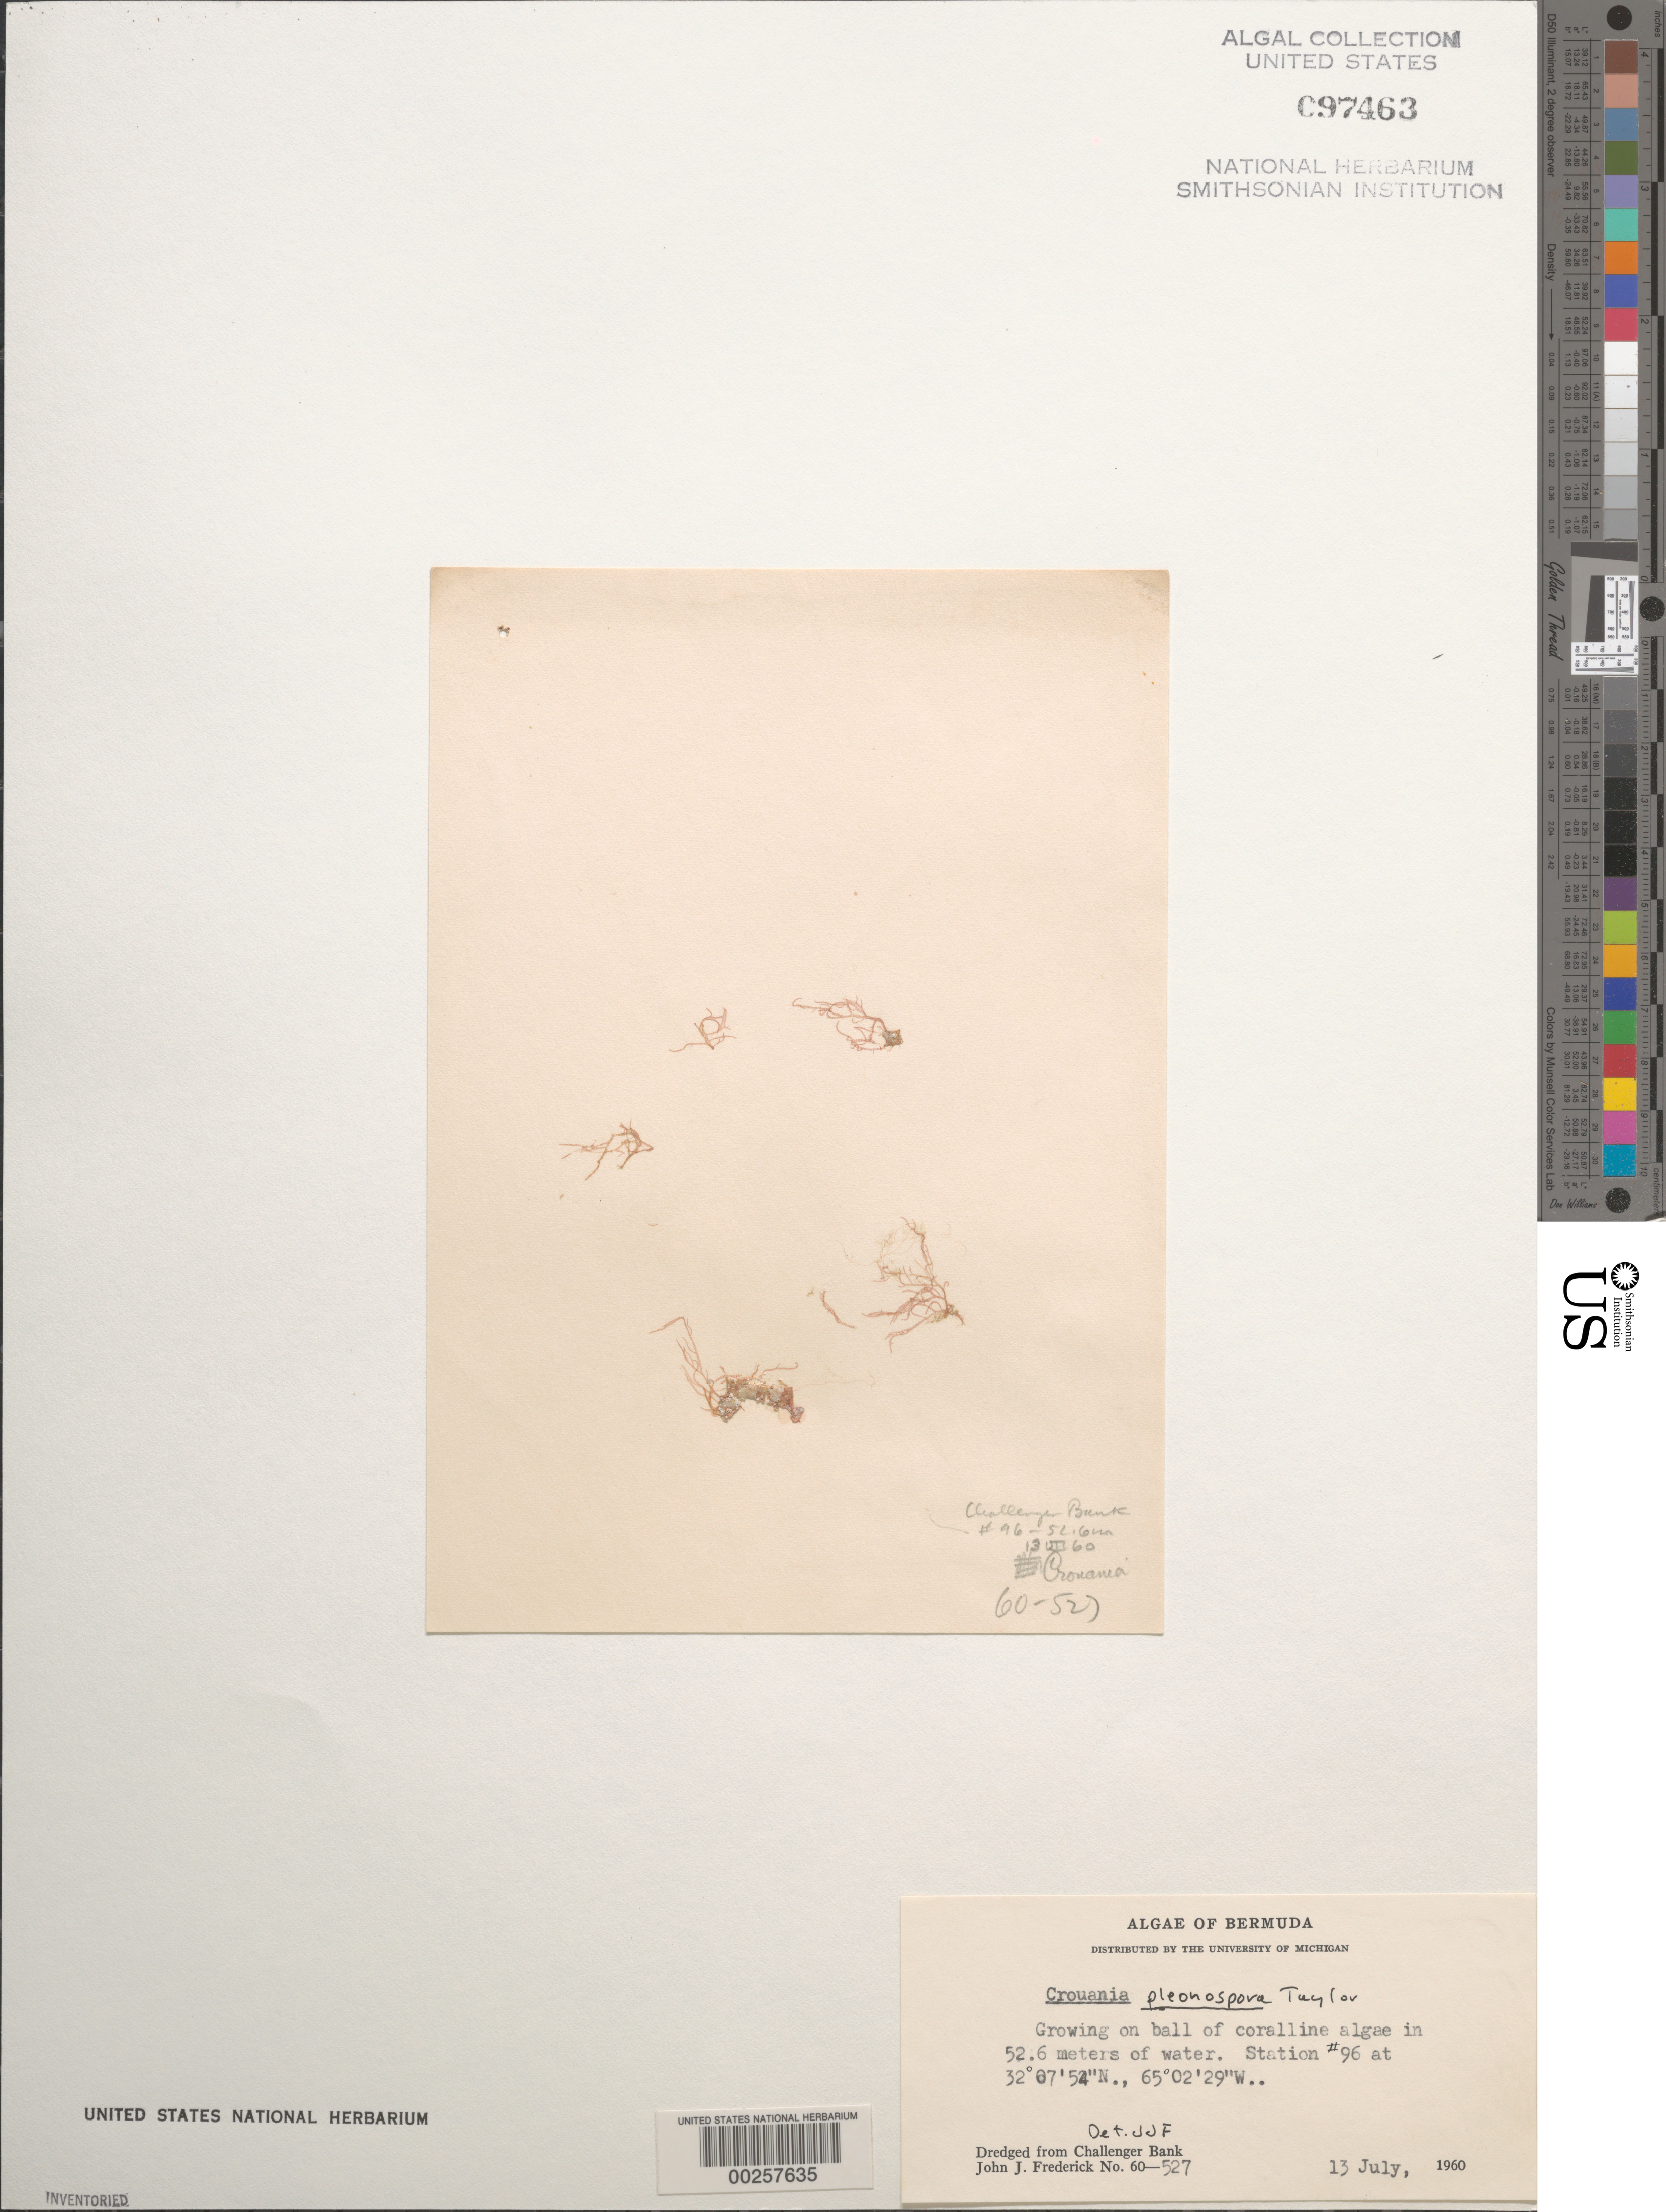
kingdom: Plantae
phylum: Rhodophyta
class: Florideophyceae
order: Ceramiales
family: Callithamniaceae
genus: Crouania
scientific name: Crouania pleonospora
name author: W.R. Taylor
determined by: Frederick, J. J.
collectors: J. Frederick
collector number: JJF 60-527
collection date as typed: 13 Jul 1960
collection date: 1960-07-13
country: Bermuda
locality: Challenger Bank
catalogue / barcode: US 97463